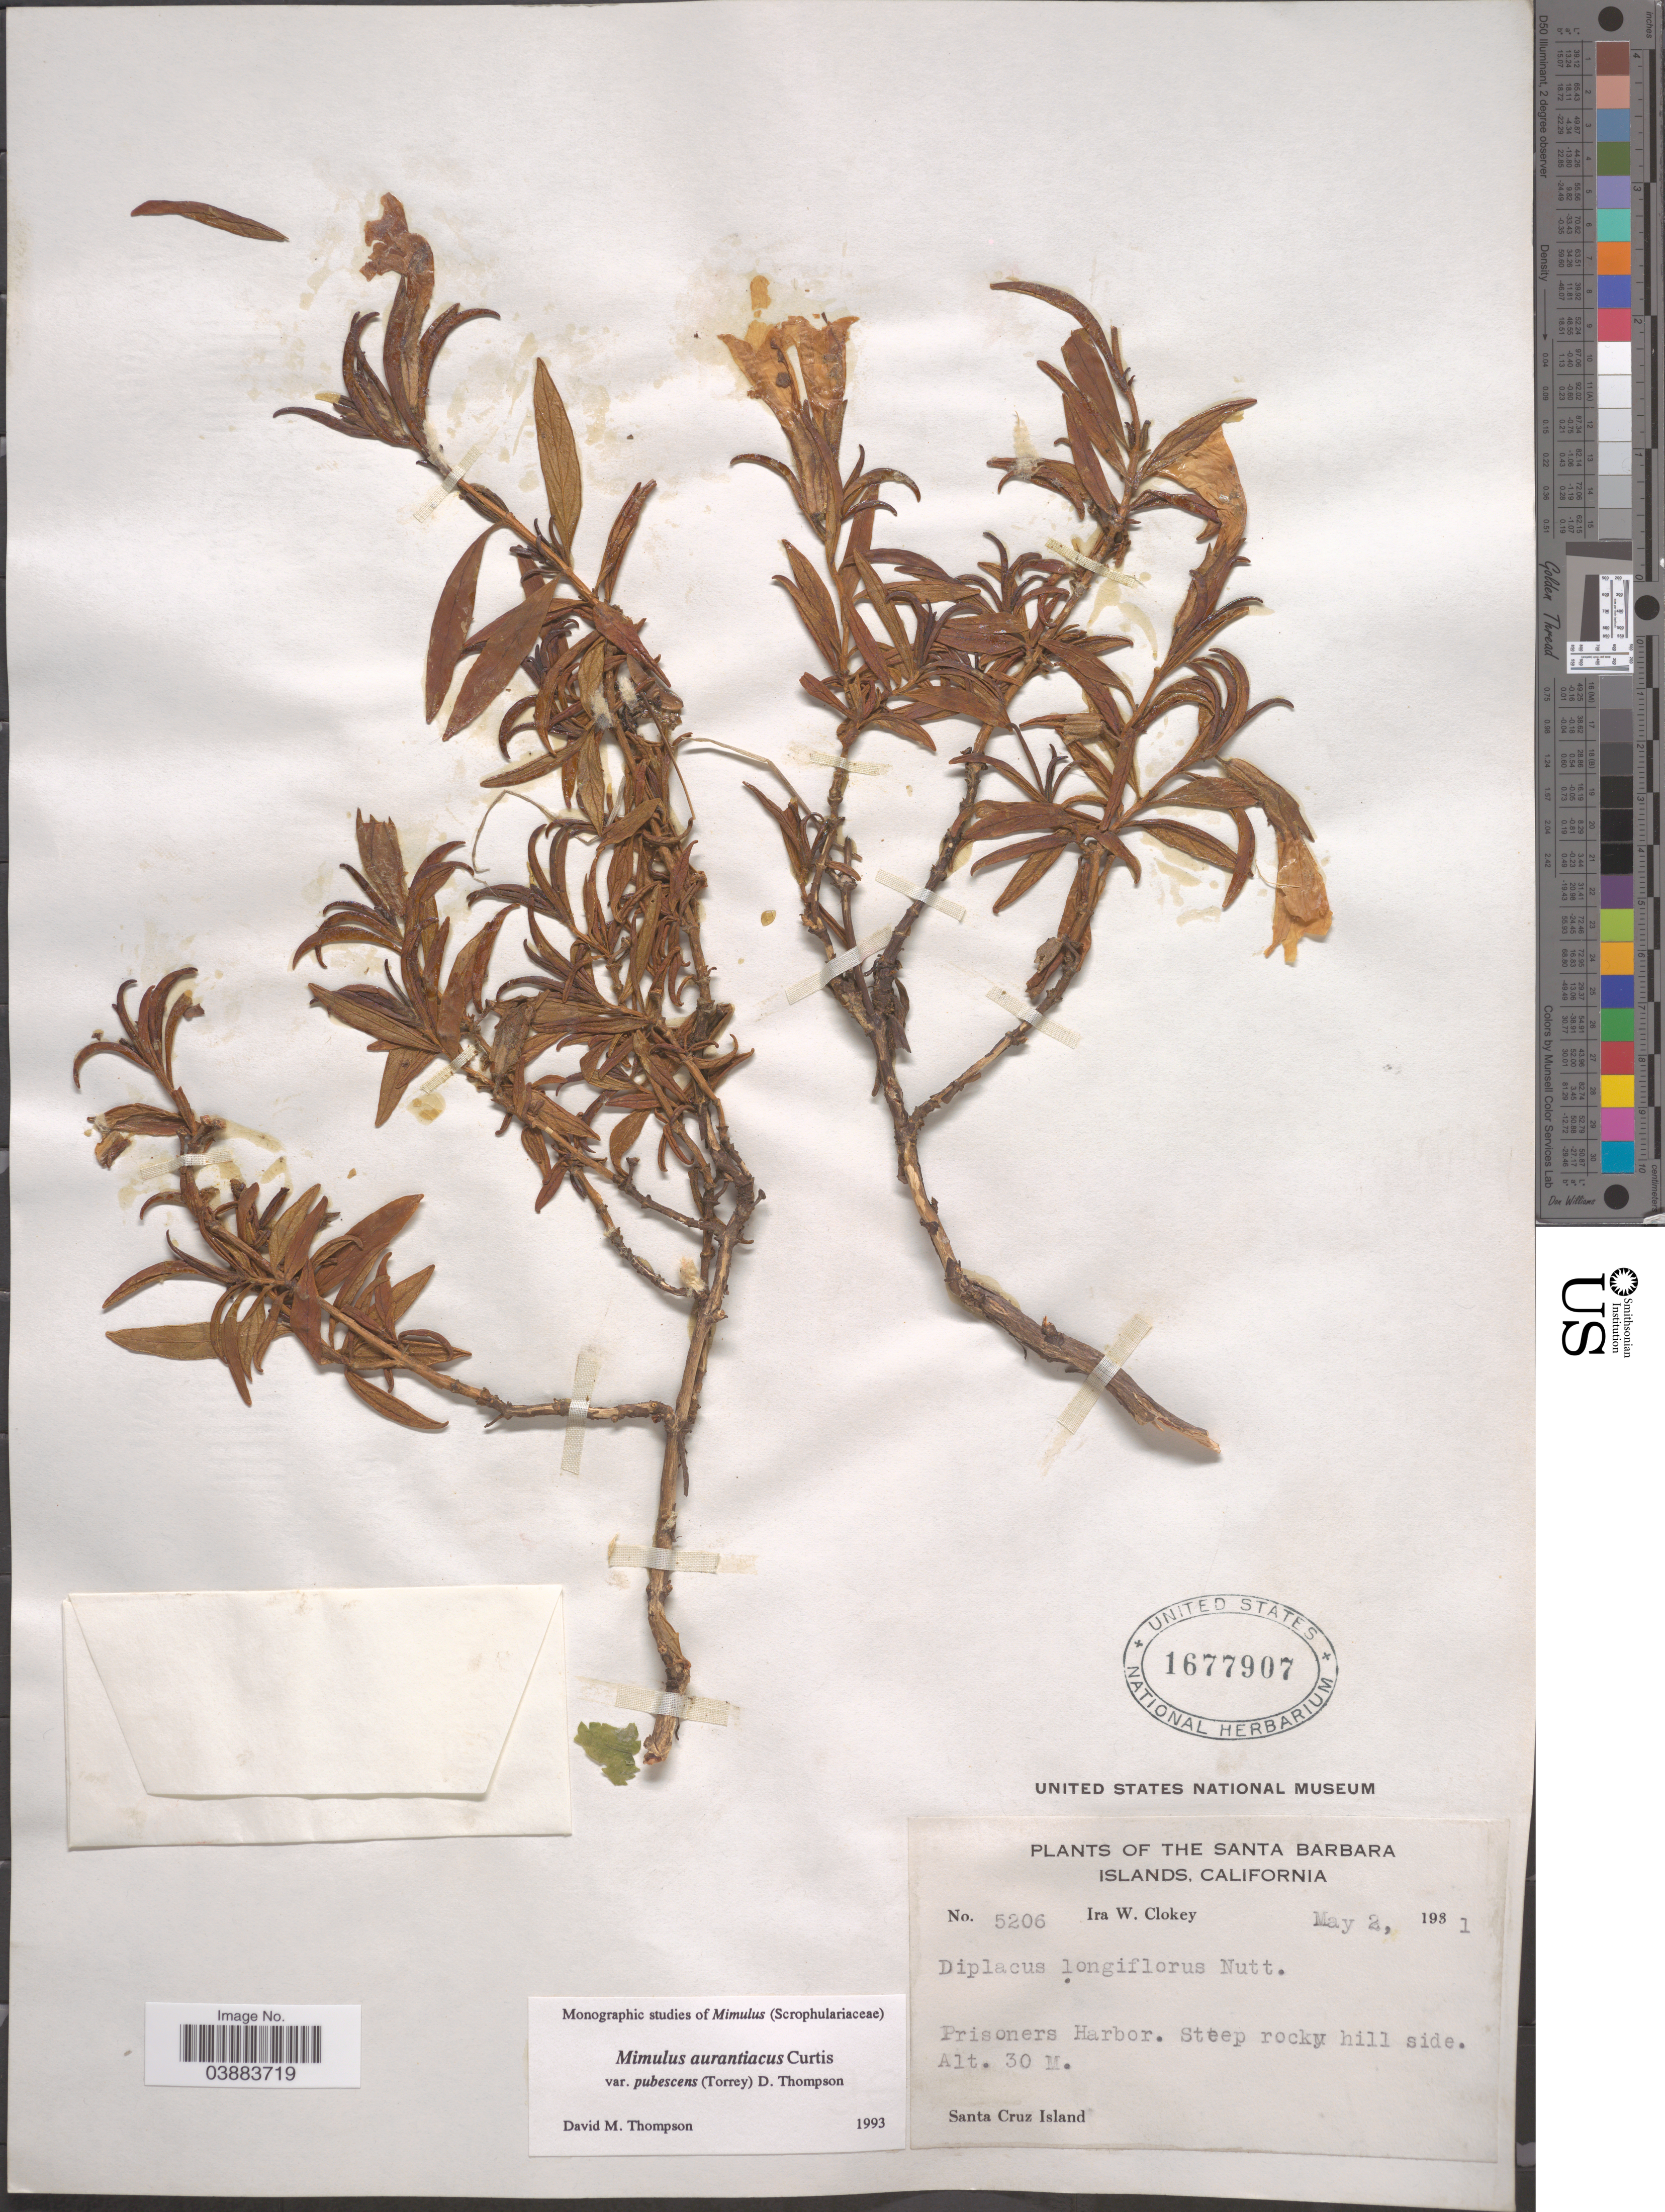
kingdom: Plantae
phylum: Tracheophyta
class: Magnoliopsida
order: Lamiales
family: Phrymaceae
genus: Diplacus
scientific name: Diplacus aurantiacus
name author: (Curtis) Jeps.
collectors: I. W. Clokey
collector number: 5206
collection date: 1931-05-02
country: United States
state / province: California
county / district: Santa Barbara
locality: Santa Barbara Islands. Prisoners Harbor. Santa Cruz Island.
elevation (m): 30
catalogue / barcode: US 1677907